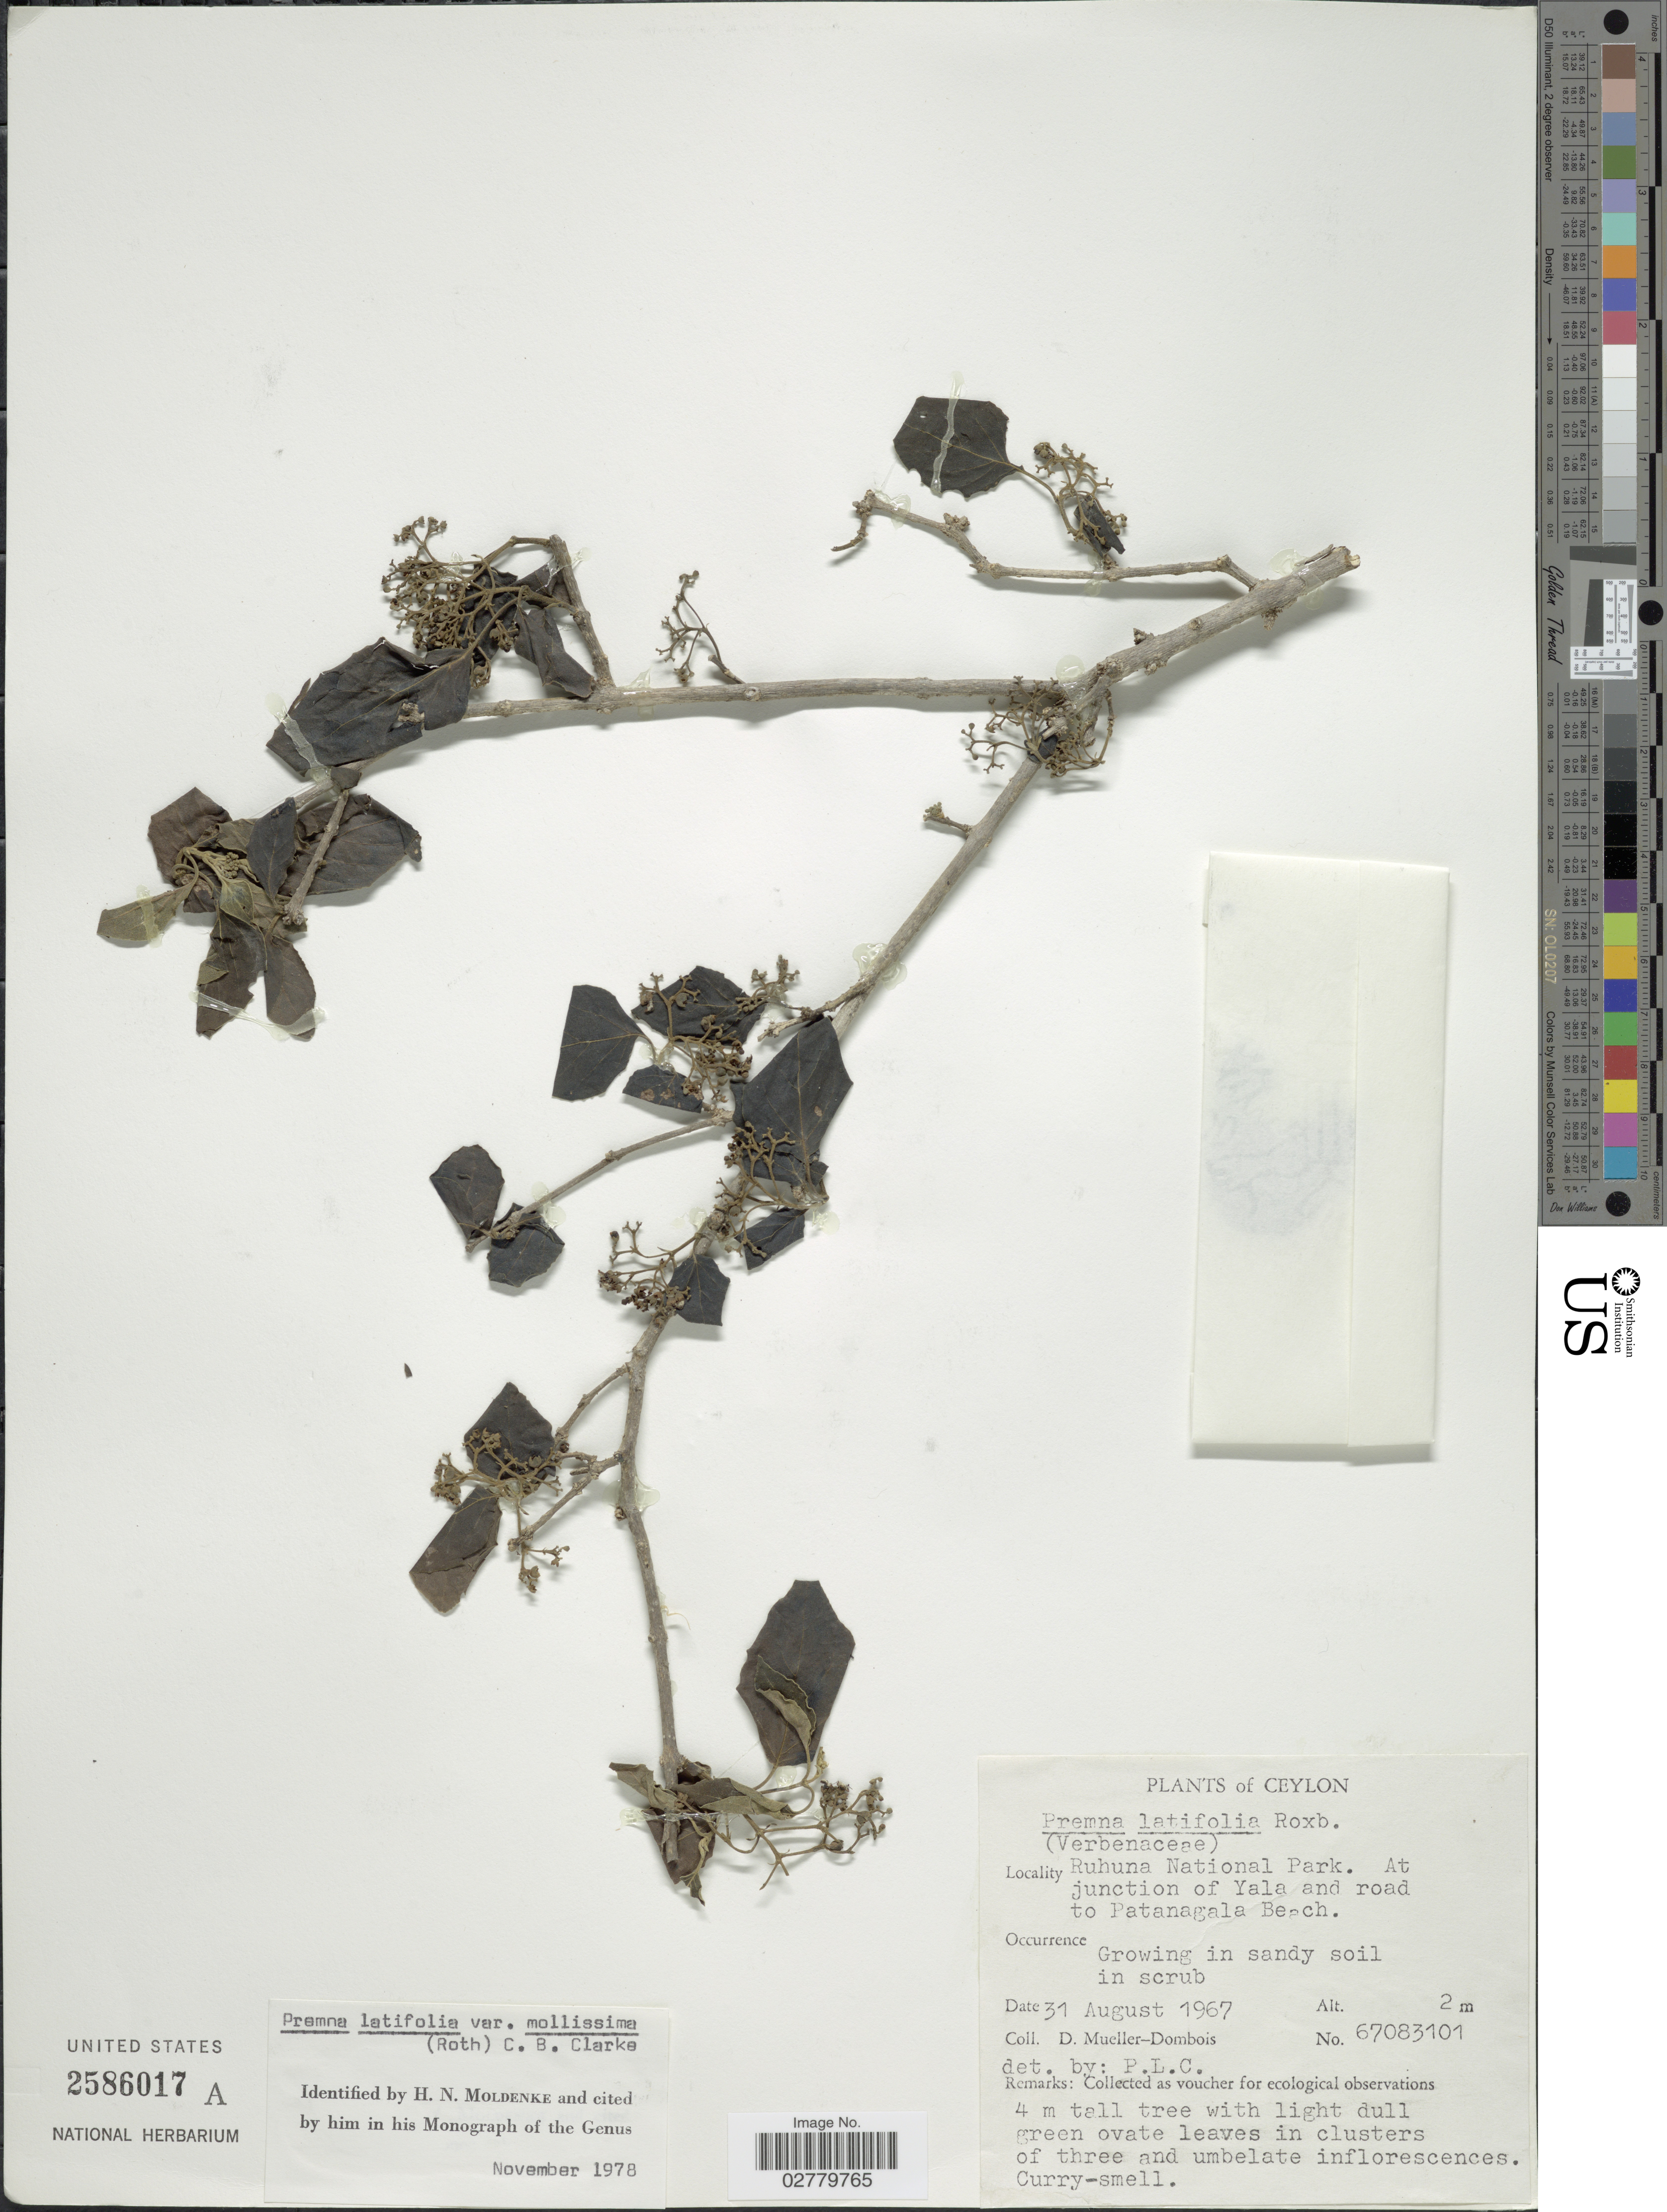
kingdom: Plantae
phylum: Tracheophyta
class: Magnoliopsida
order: Lamiales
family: Lamiaceae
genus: Premna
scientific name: Premna mollissima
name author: Roth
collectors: D. Meuller-Dombois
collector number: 67083101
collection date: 1968-08-31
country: Sri Lanka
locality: Ceylon. Ruhuna National Park. At junction of Yala and road to Patanagala Beach.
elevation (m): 2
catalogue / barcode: US 2586017A